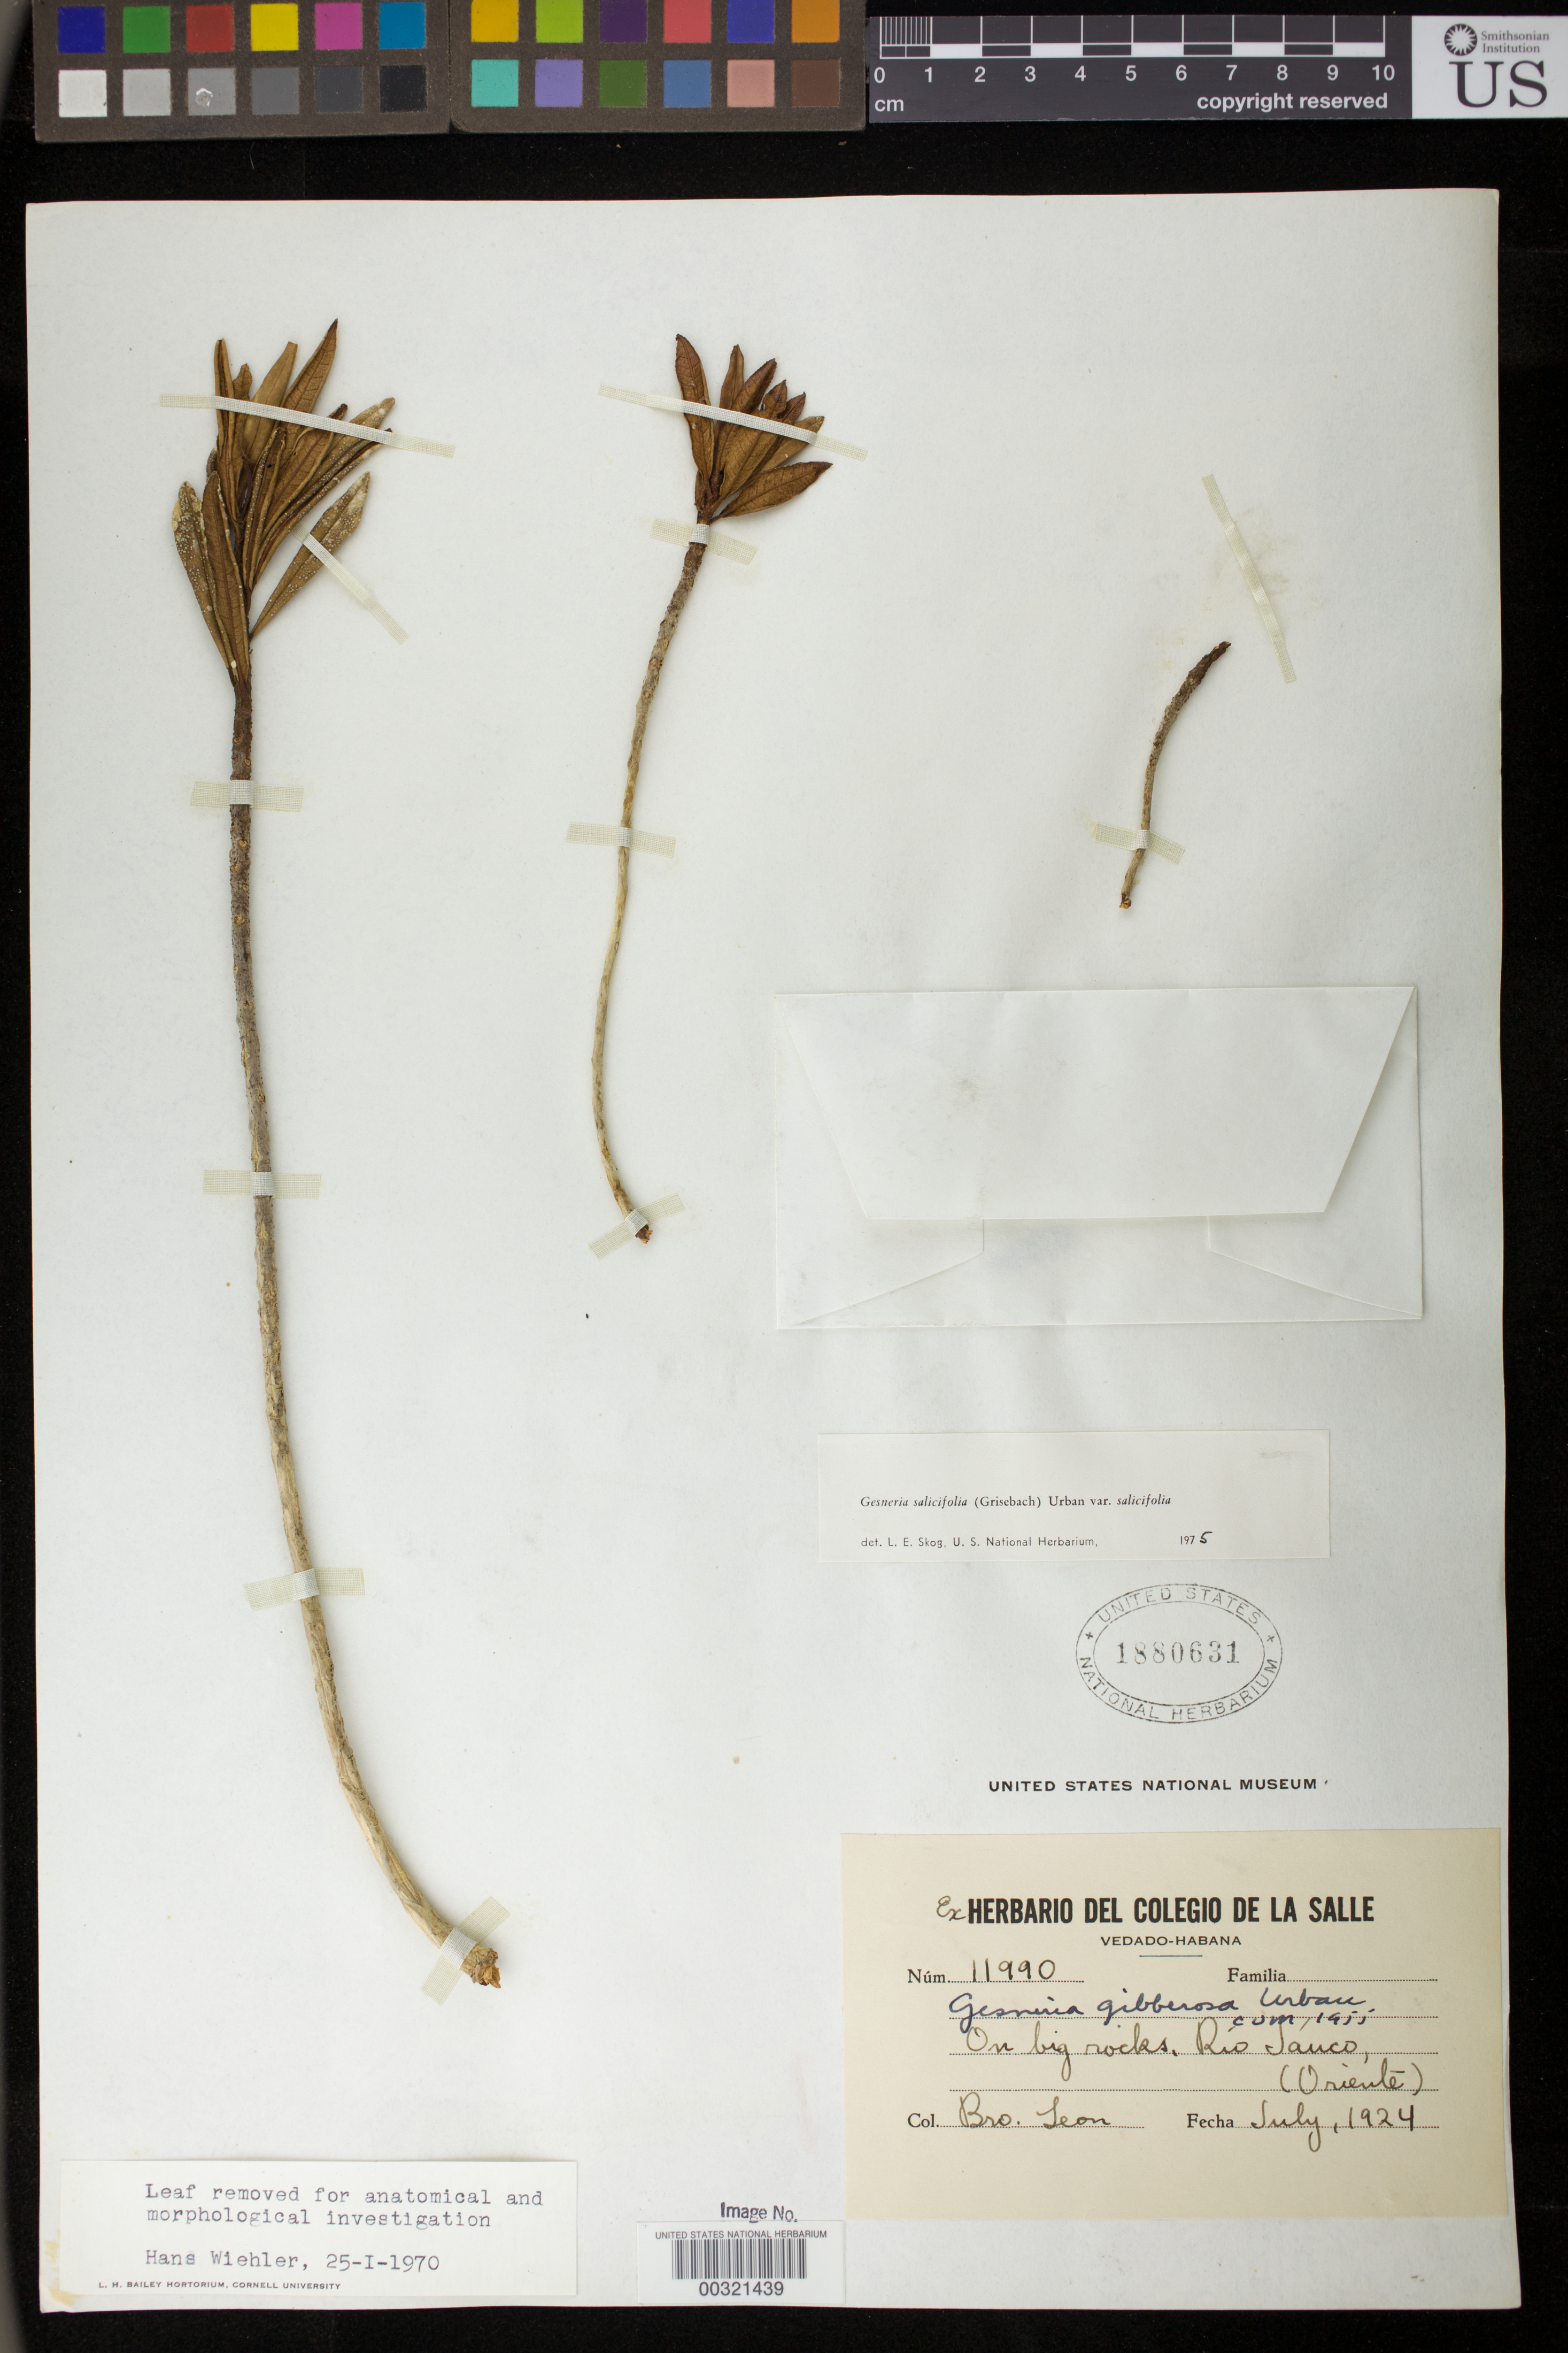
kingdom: Plantae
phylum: Tracheophyta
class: Magnoliopsida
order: Lamiales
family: Gesneriaceae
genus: Gesneria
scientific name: Gesneria salicifolia var. salicifolia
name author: (Griseb.) Urb.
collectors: F. Leon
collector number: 11990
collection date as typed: Jul-Aug 1924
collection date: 1924-07/1924-08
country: Cuba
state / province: Oriente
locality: Southern Baracoa region, banks of Jauco River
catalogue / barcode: US 1880631